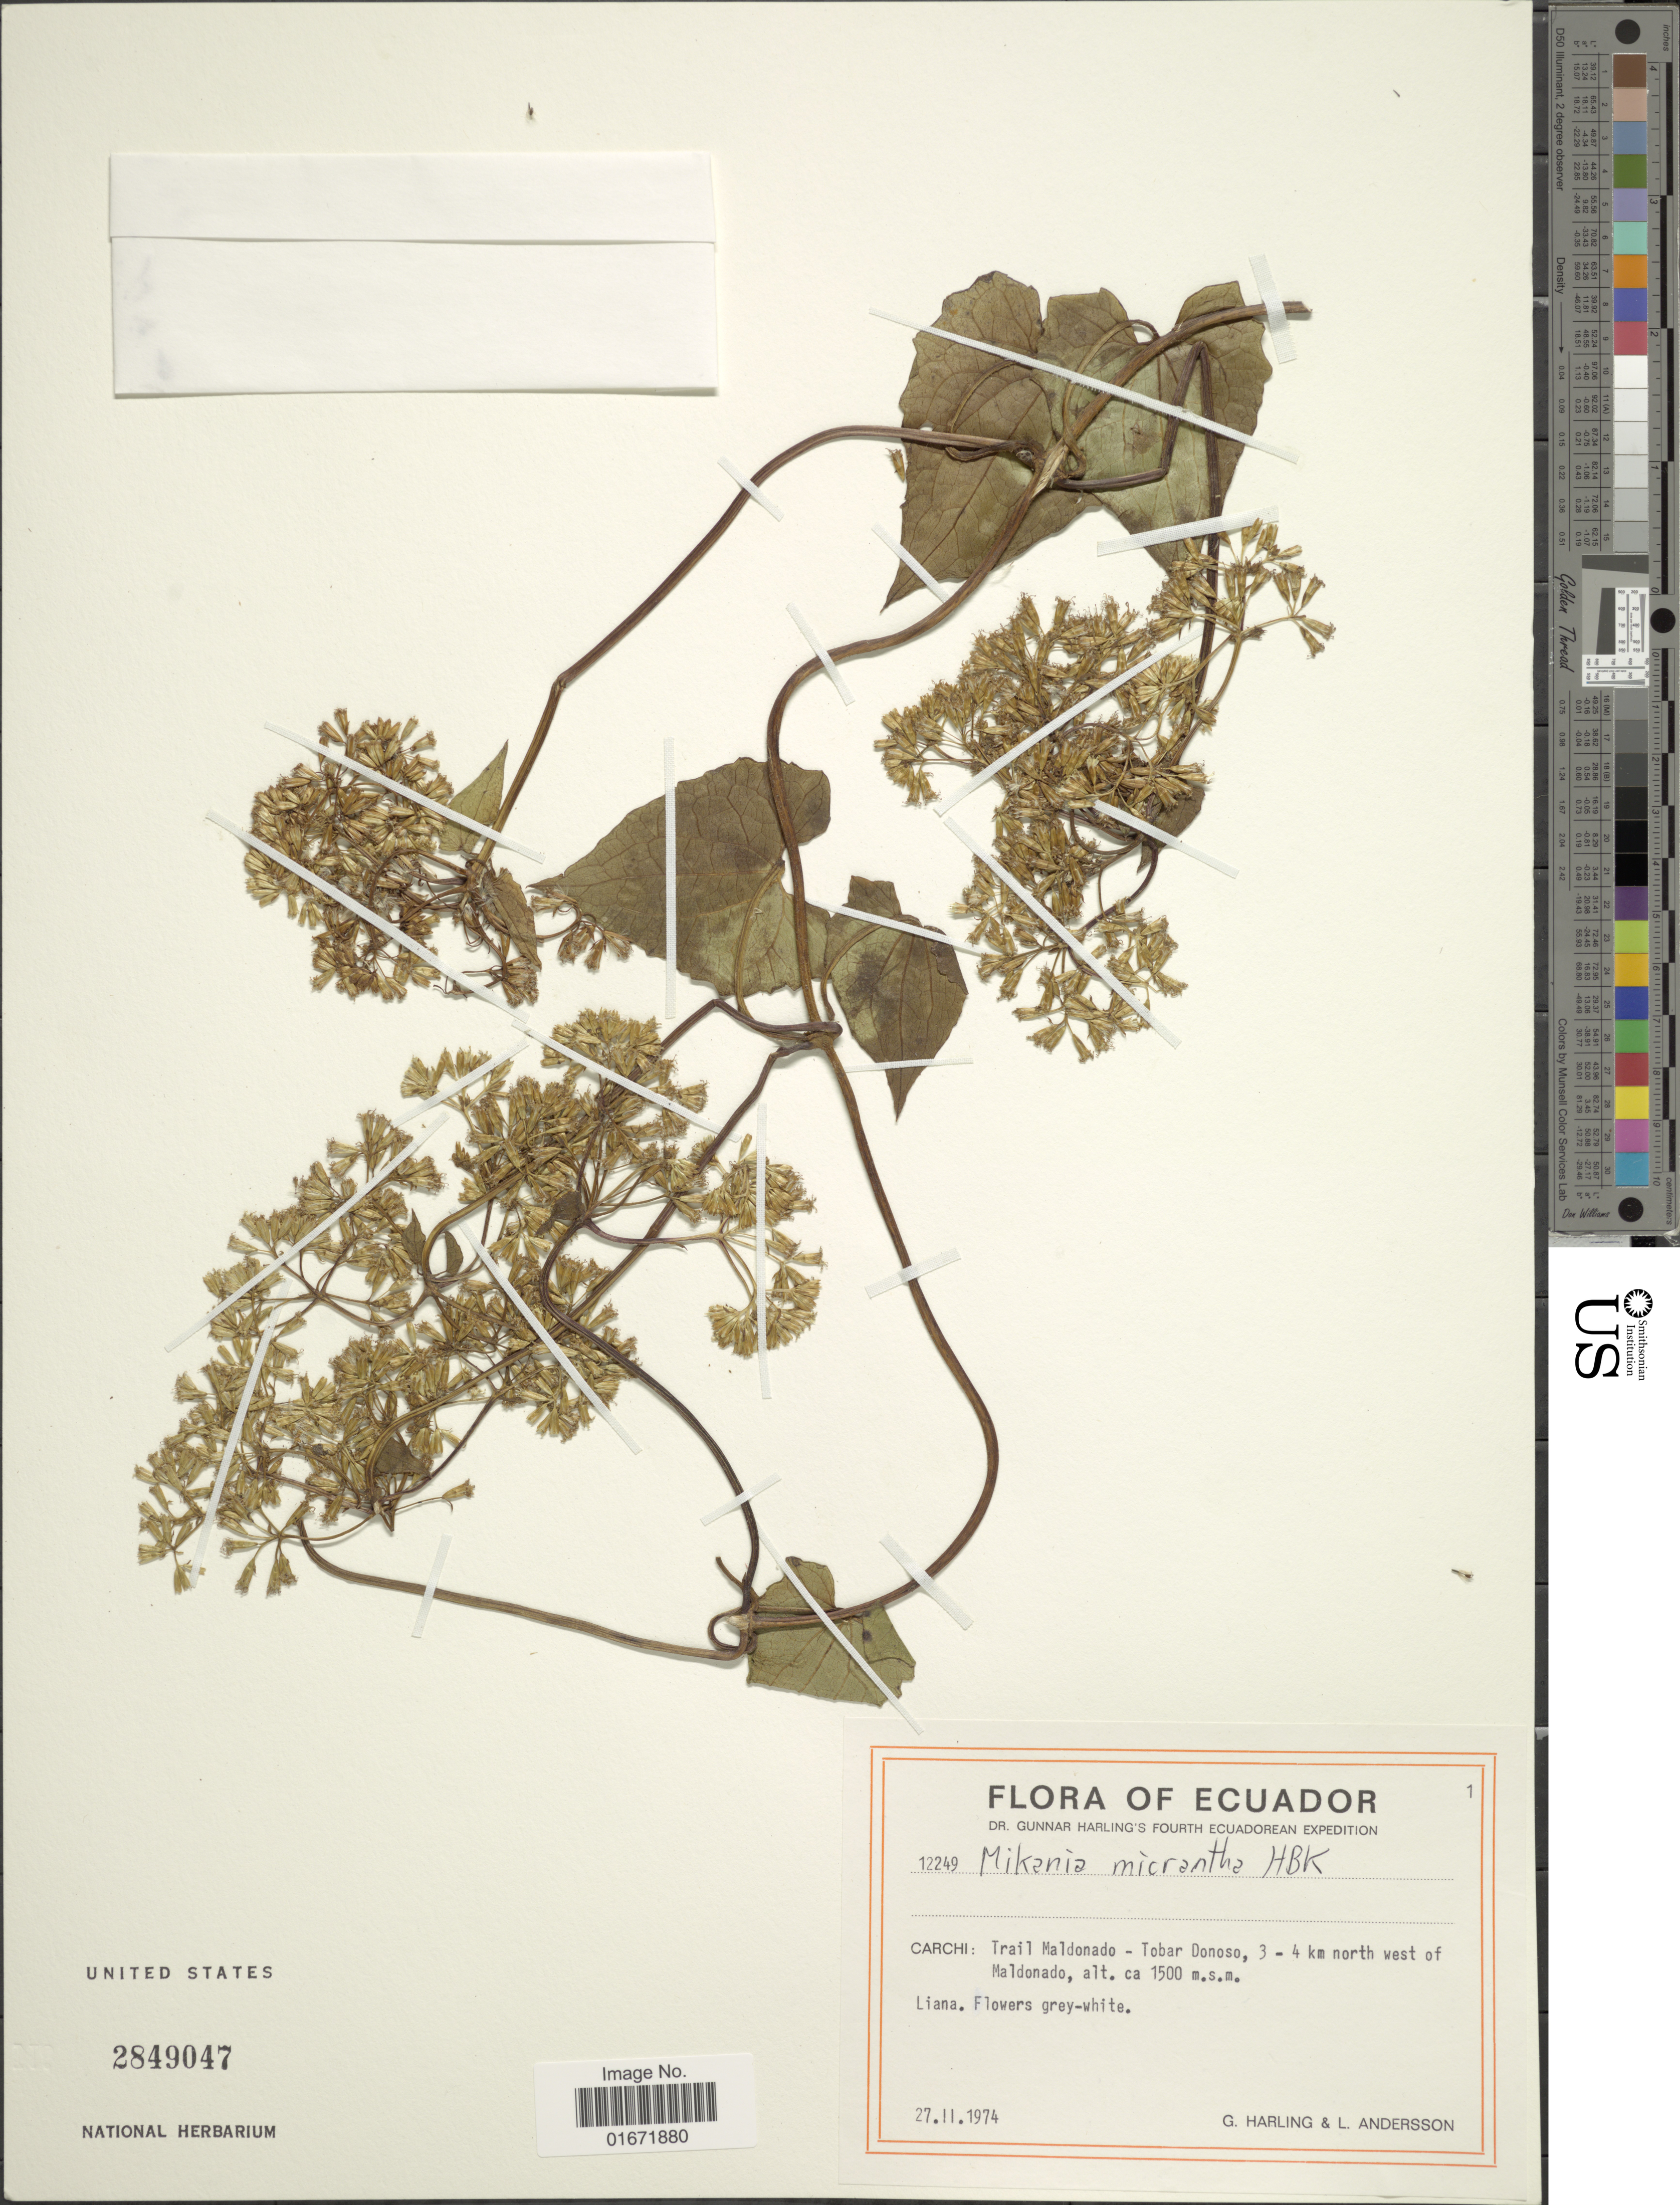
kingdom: Plantae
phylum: Tracheophyta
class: Magnoliopsida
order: Asterales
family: Asteraceae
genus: Mikania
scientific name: Mikania micrantha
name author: Kunth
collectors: G. Harling & L. Andersson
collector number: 12249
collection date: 1974-02-27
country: Ecuador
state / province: Carchi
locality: Carchi: Trail Maldonado - Tobar Donoso, 3-4 km north west of Maldonado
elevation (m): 1500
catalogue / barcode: US 2849047